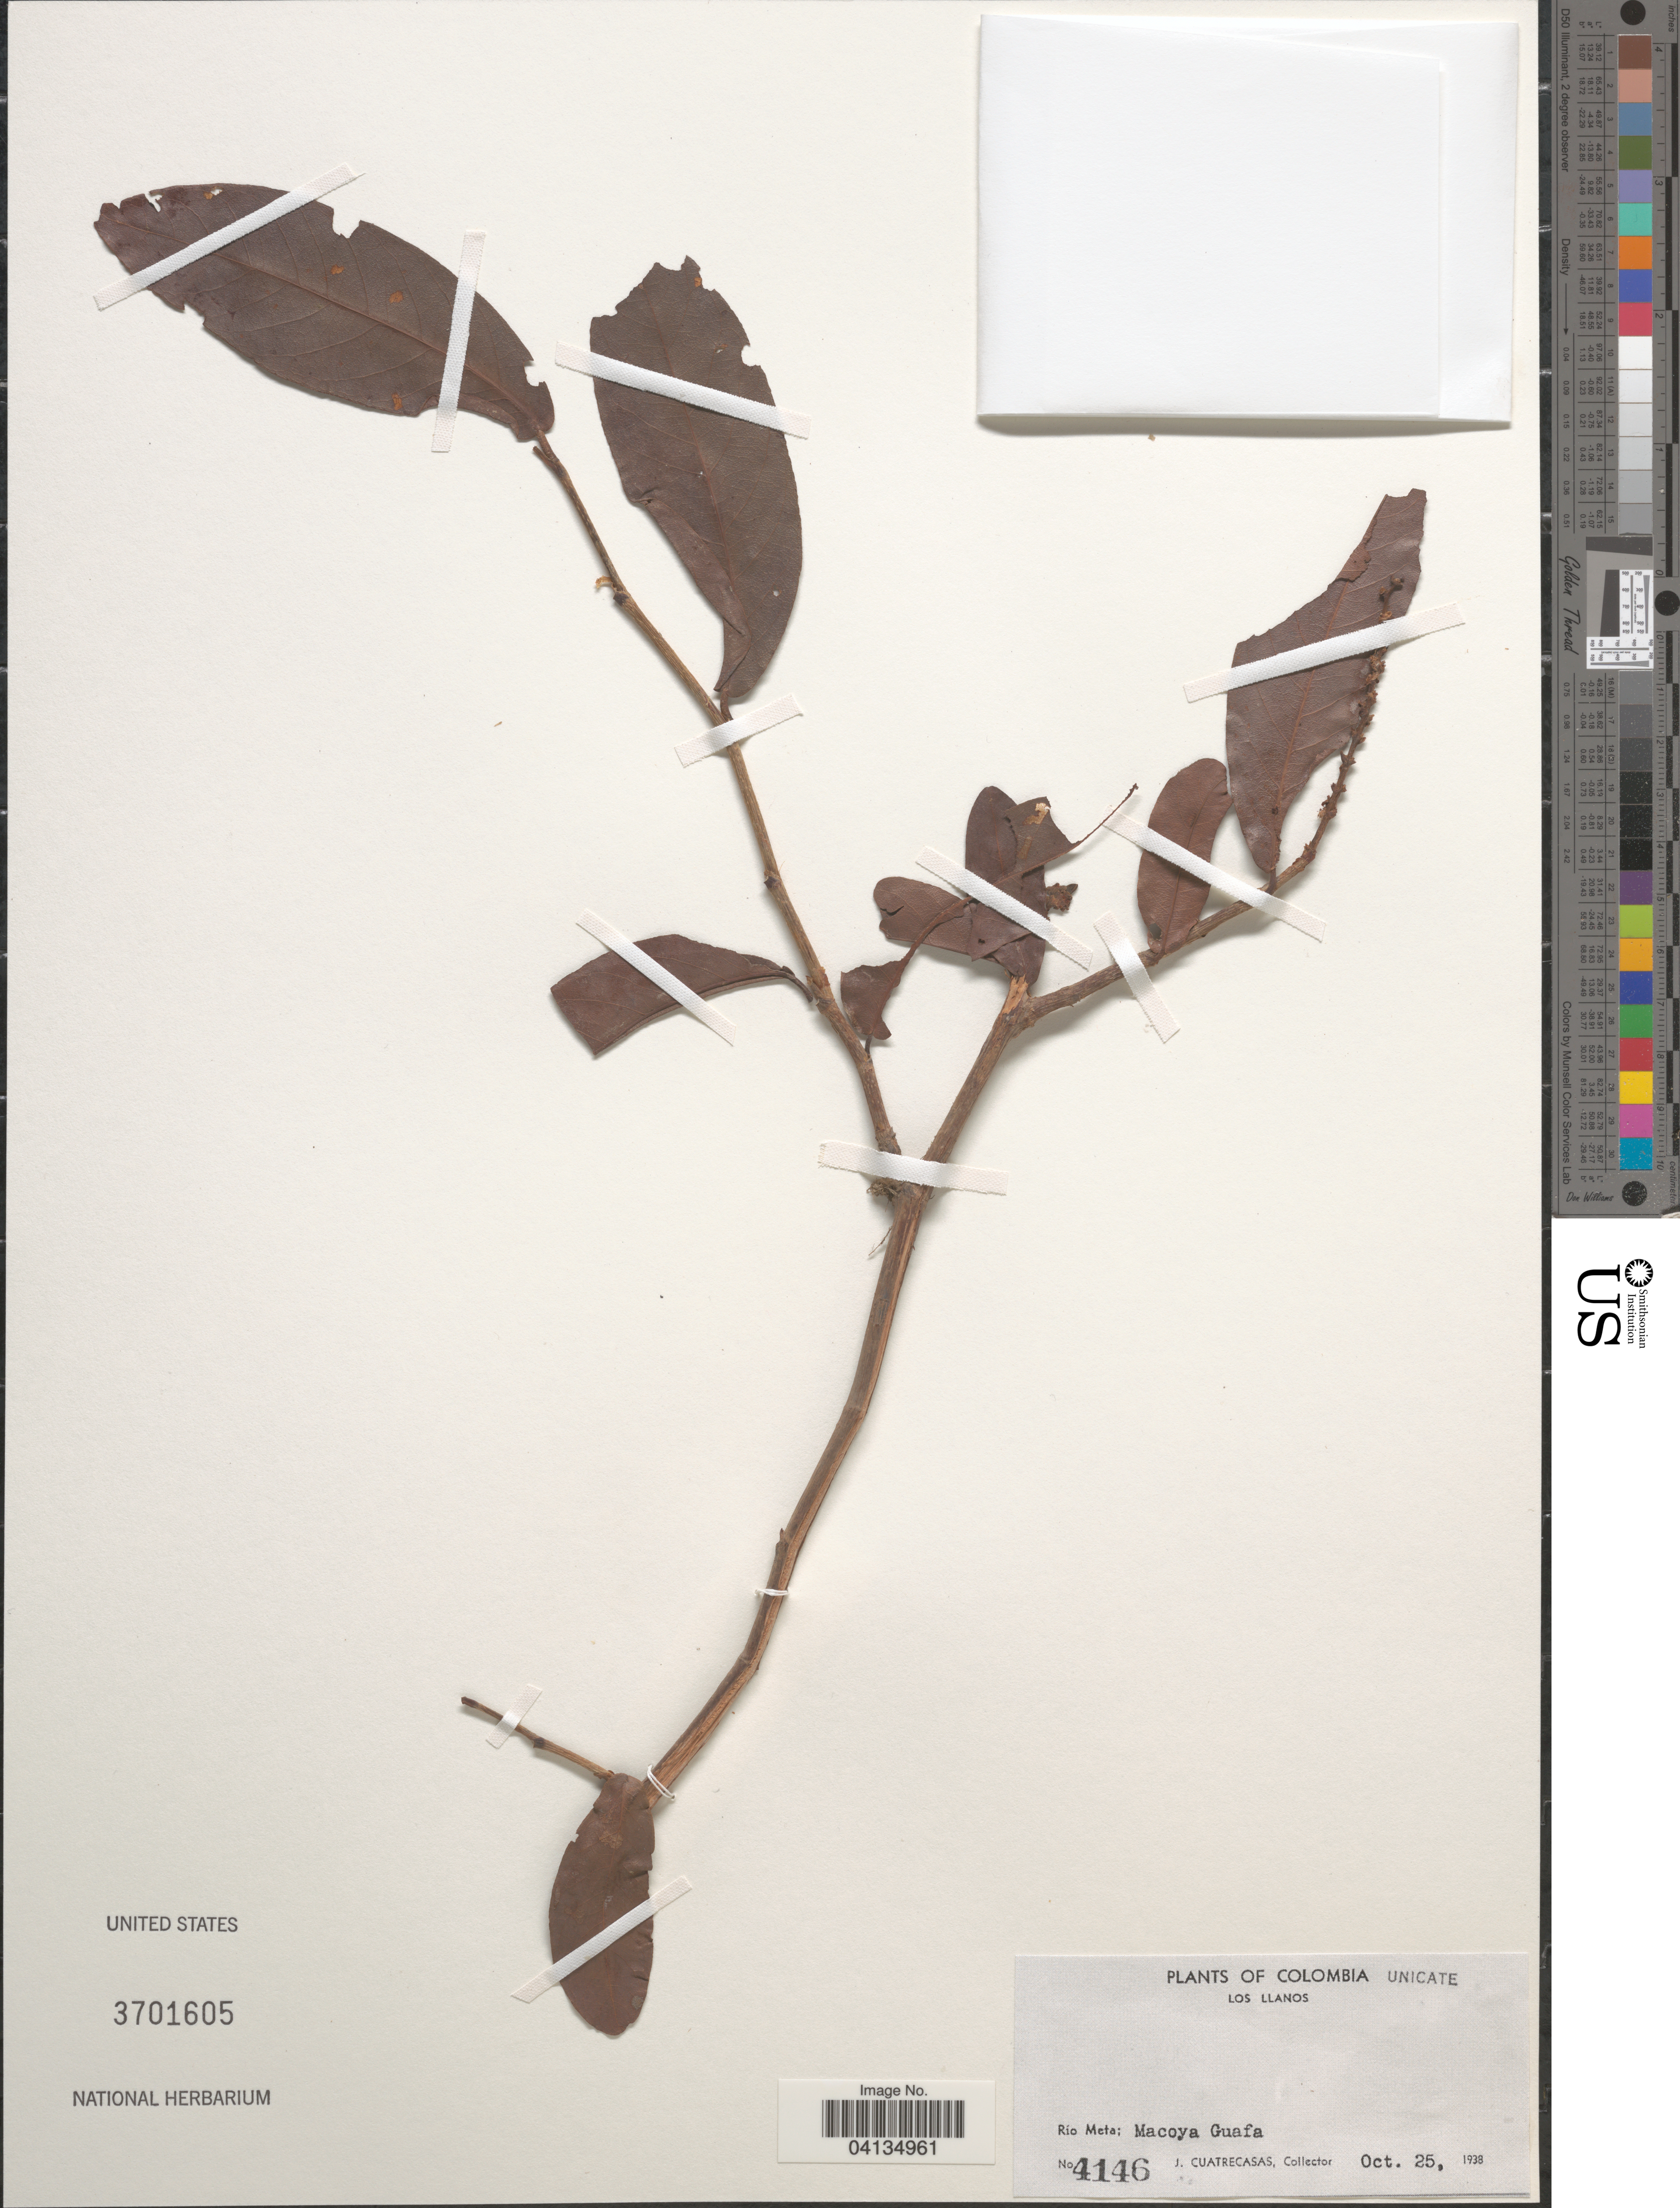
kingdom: Plantae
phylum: Tracheophyta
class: Magnoliopsida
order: Caryophyllales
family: Polygonaceae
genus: Coccoloba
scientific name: Coccoloba sp.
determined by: Ávila, F. A.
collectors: J. Cuatrecasas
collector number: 4146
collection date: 1938-10-25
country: Colombia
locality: Los Llanos. Río Meta; Macoya Guafa.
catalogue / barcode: US 3701605